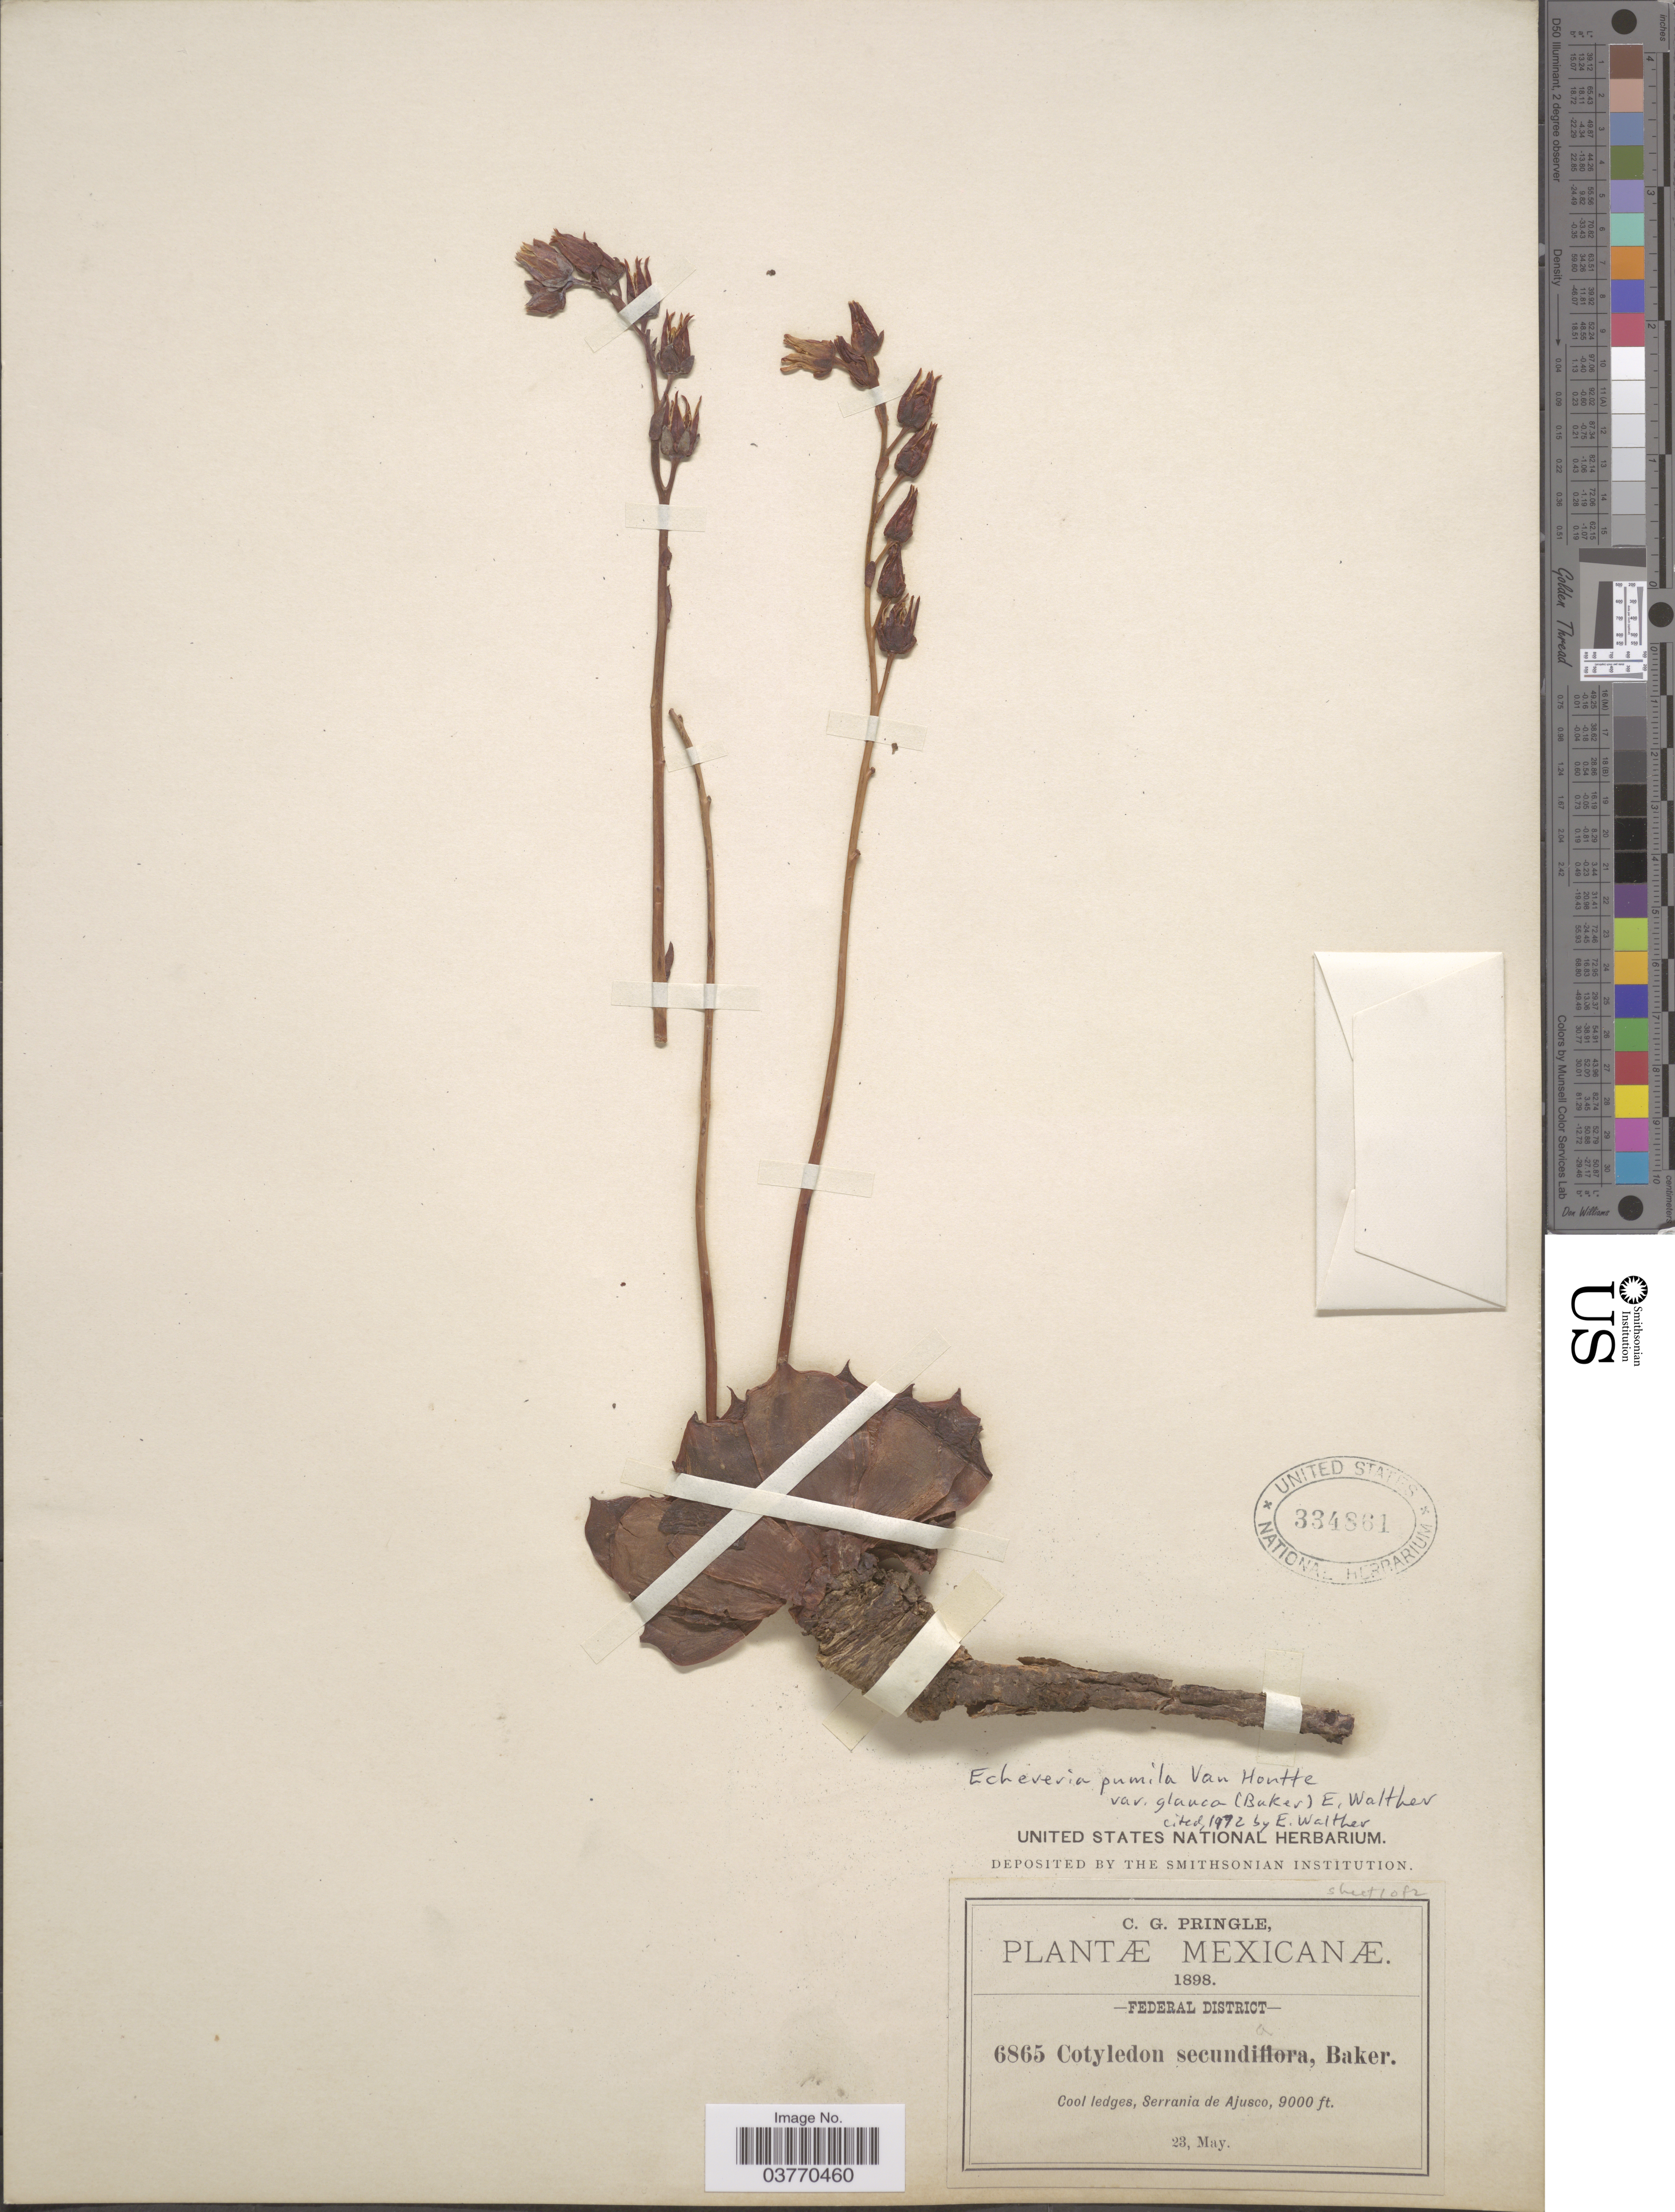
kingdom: Plantae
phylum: Tracheophyta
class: Magnoliopsida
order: Saxifragales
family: Crassulaceae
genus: Echeveria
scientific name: Echeveria pumila var. glauca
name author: (Baker) E. Walther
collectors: C. G. Pringle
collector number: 6865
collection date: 1898-05-23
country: Mexico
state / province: Distrito Federal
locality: Federal District. Cool ledges, Serrania de Ajusco.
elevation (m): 2743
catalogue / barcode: US 334861